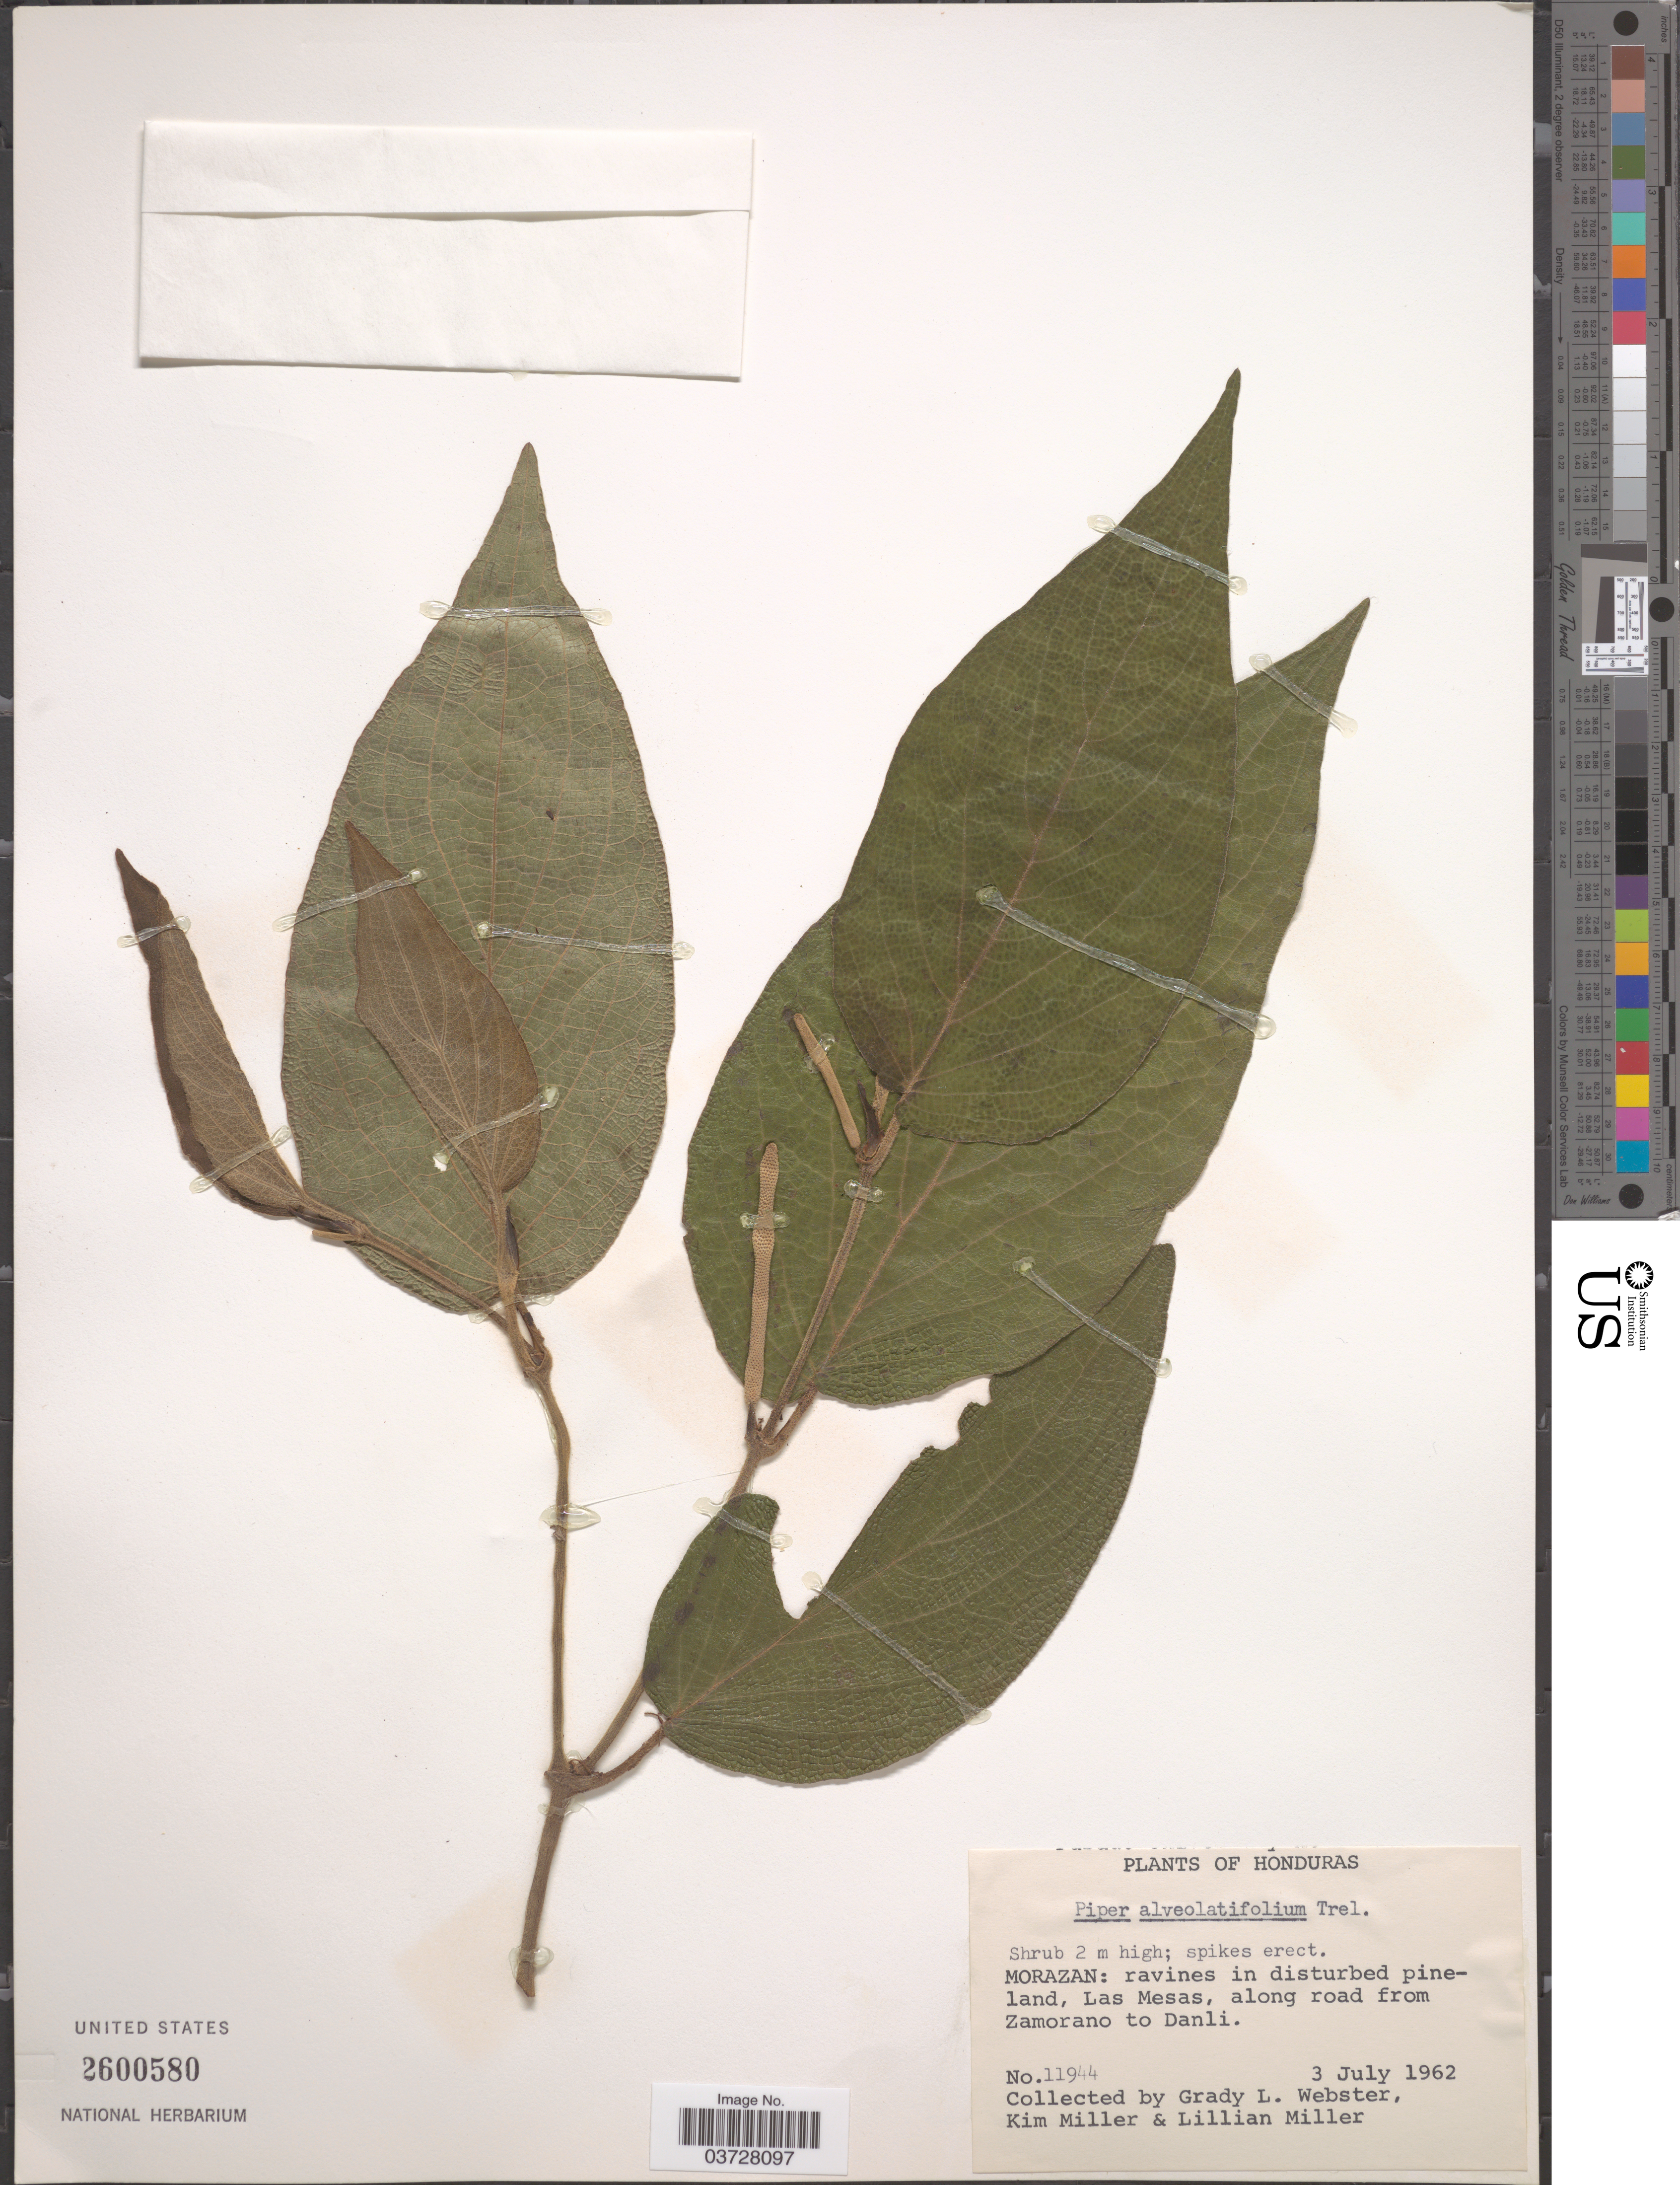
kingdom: Plantae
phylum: Tracheophyta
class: Magnoliopsida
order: Piperales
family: Piperaceae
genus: Piper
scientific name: Piper alveolatifolium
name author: Trel.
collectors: G. L. Webster, K. Miller & L. Miller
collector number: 11944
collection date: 1962-07-03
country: Honduras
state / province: Fco. Morazán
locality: Morazan: ravines in disturbed pineland, Las Mesas, along road from Zamorano to Danli.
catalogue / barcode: US 2600580